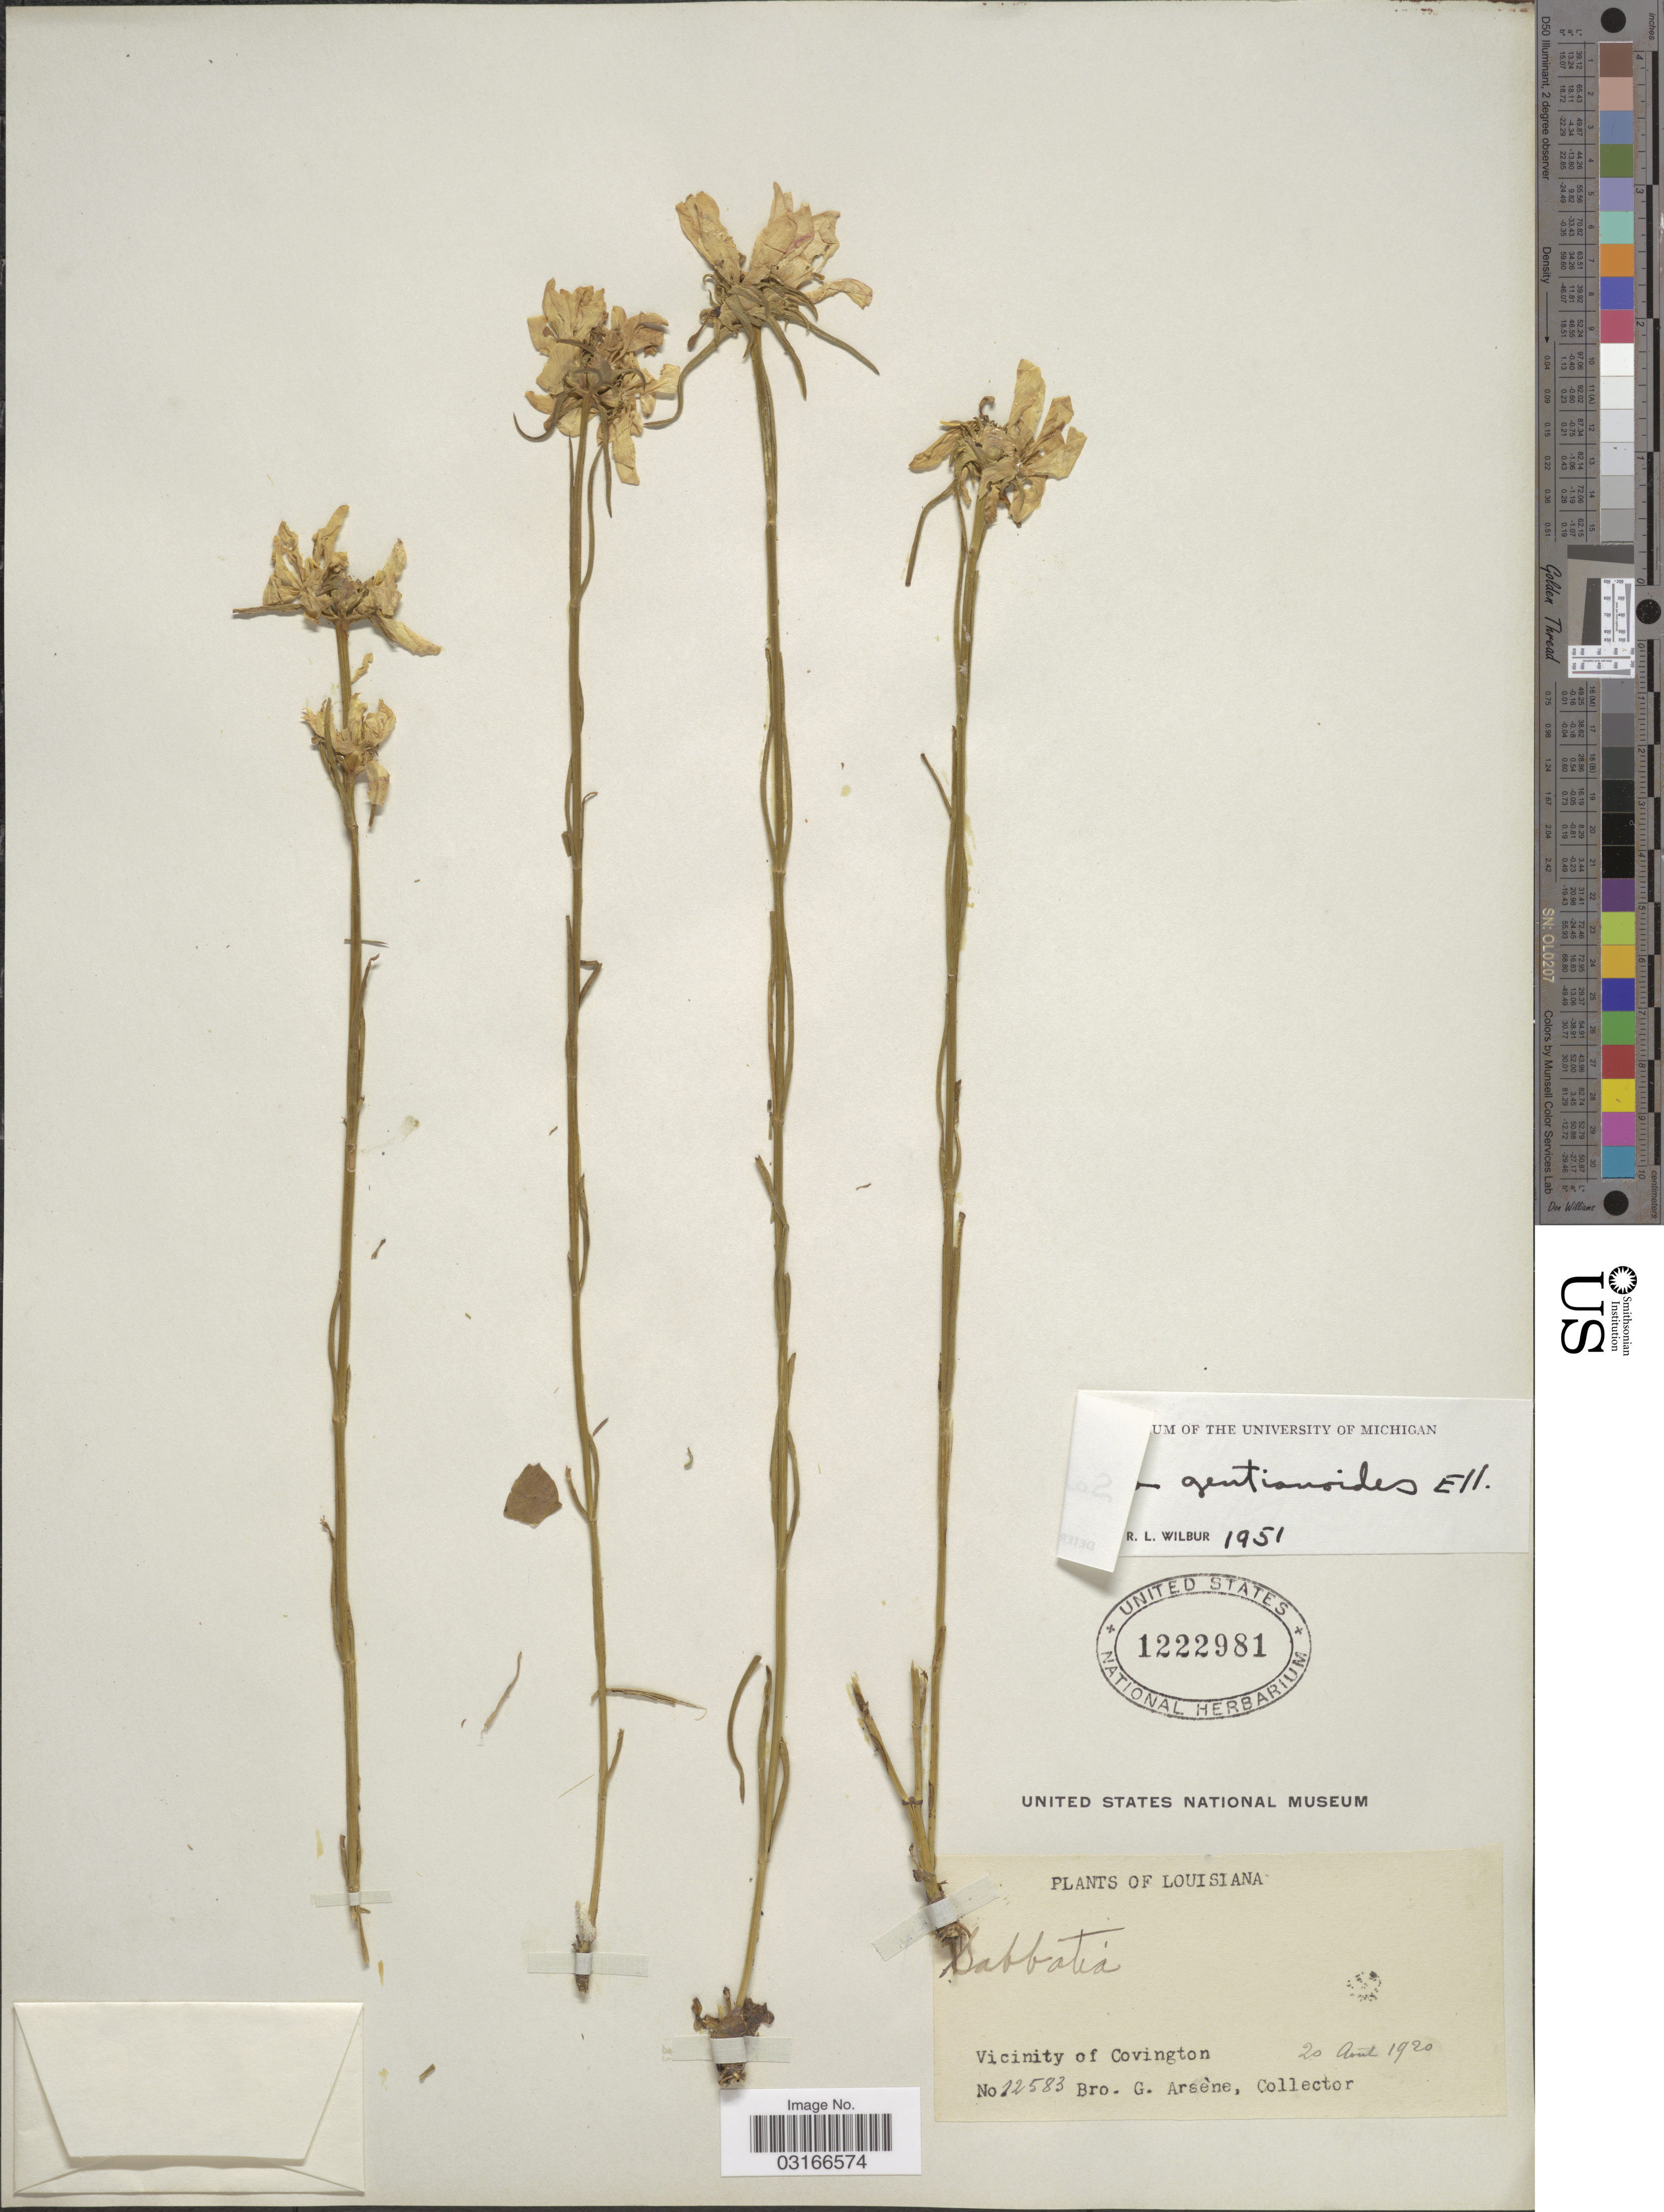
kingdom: Plantae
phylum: Tracheophyta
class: Magnoliopsida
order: Gentianales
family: Gentianaceae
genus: Sabatia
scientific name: Sabatia gentianoides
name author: Elliott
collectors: Bro. G. Arsène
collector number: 12583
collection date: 1920-08-20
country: United States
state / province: Louisiana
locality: Vicinity of Covington.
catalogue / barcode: US 1222981